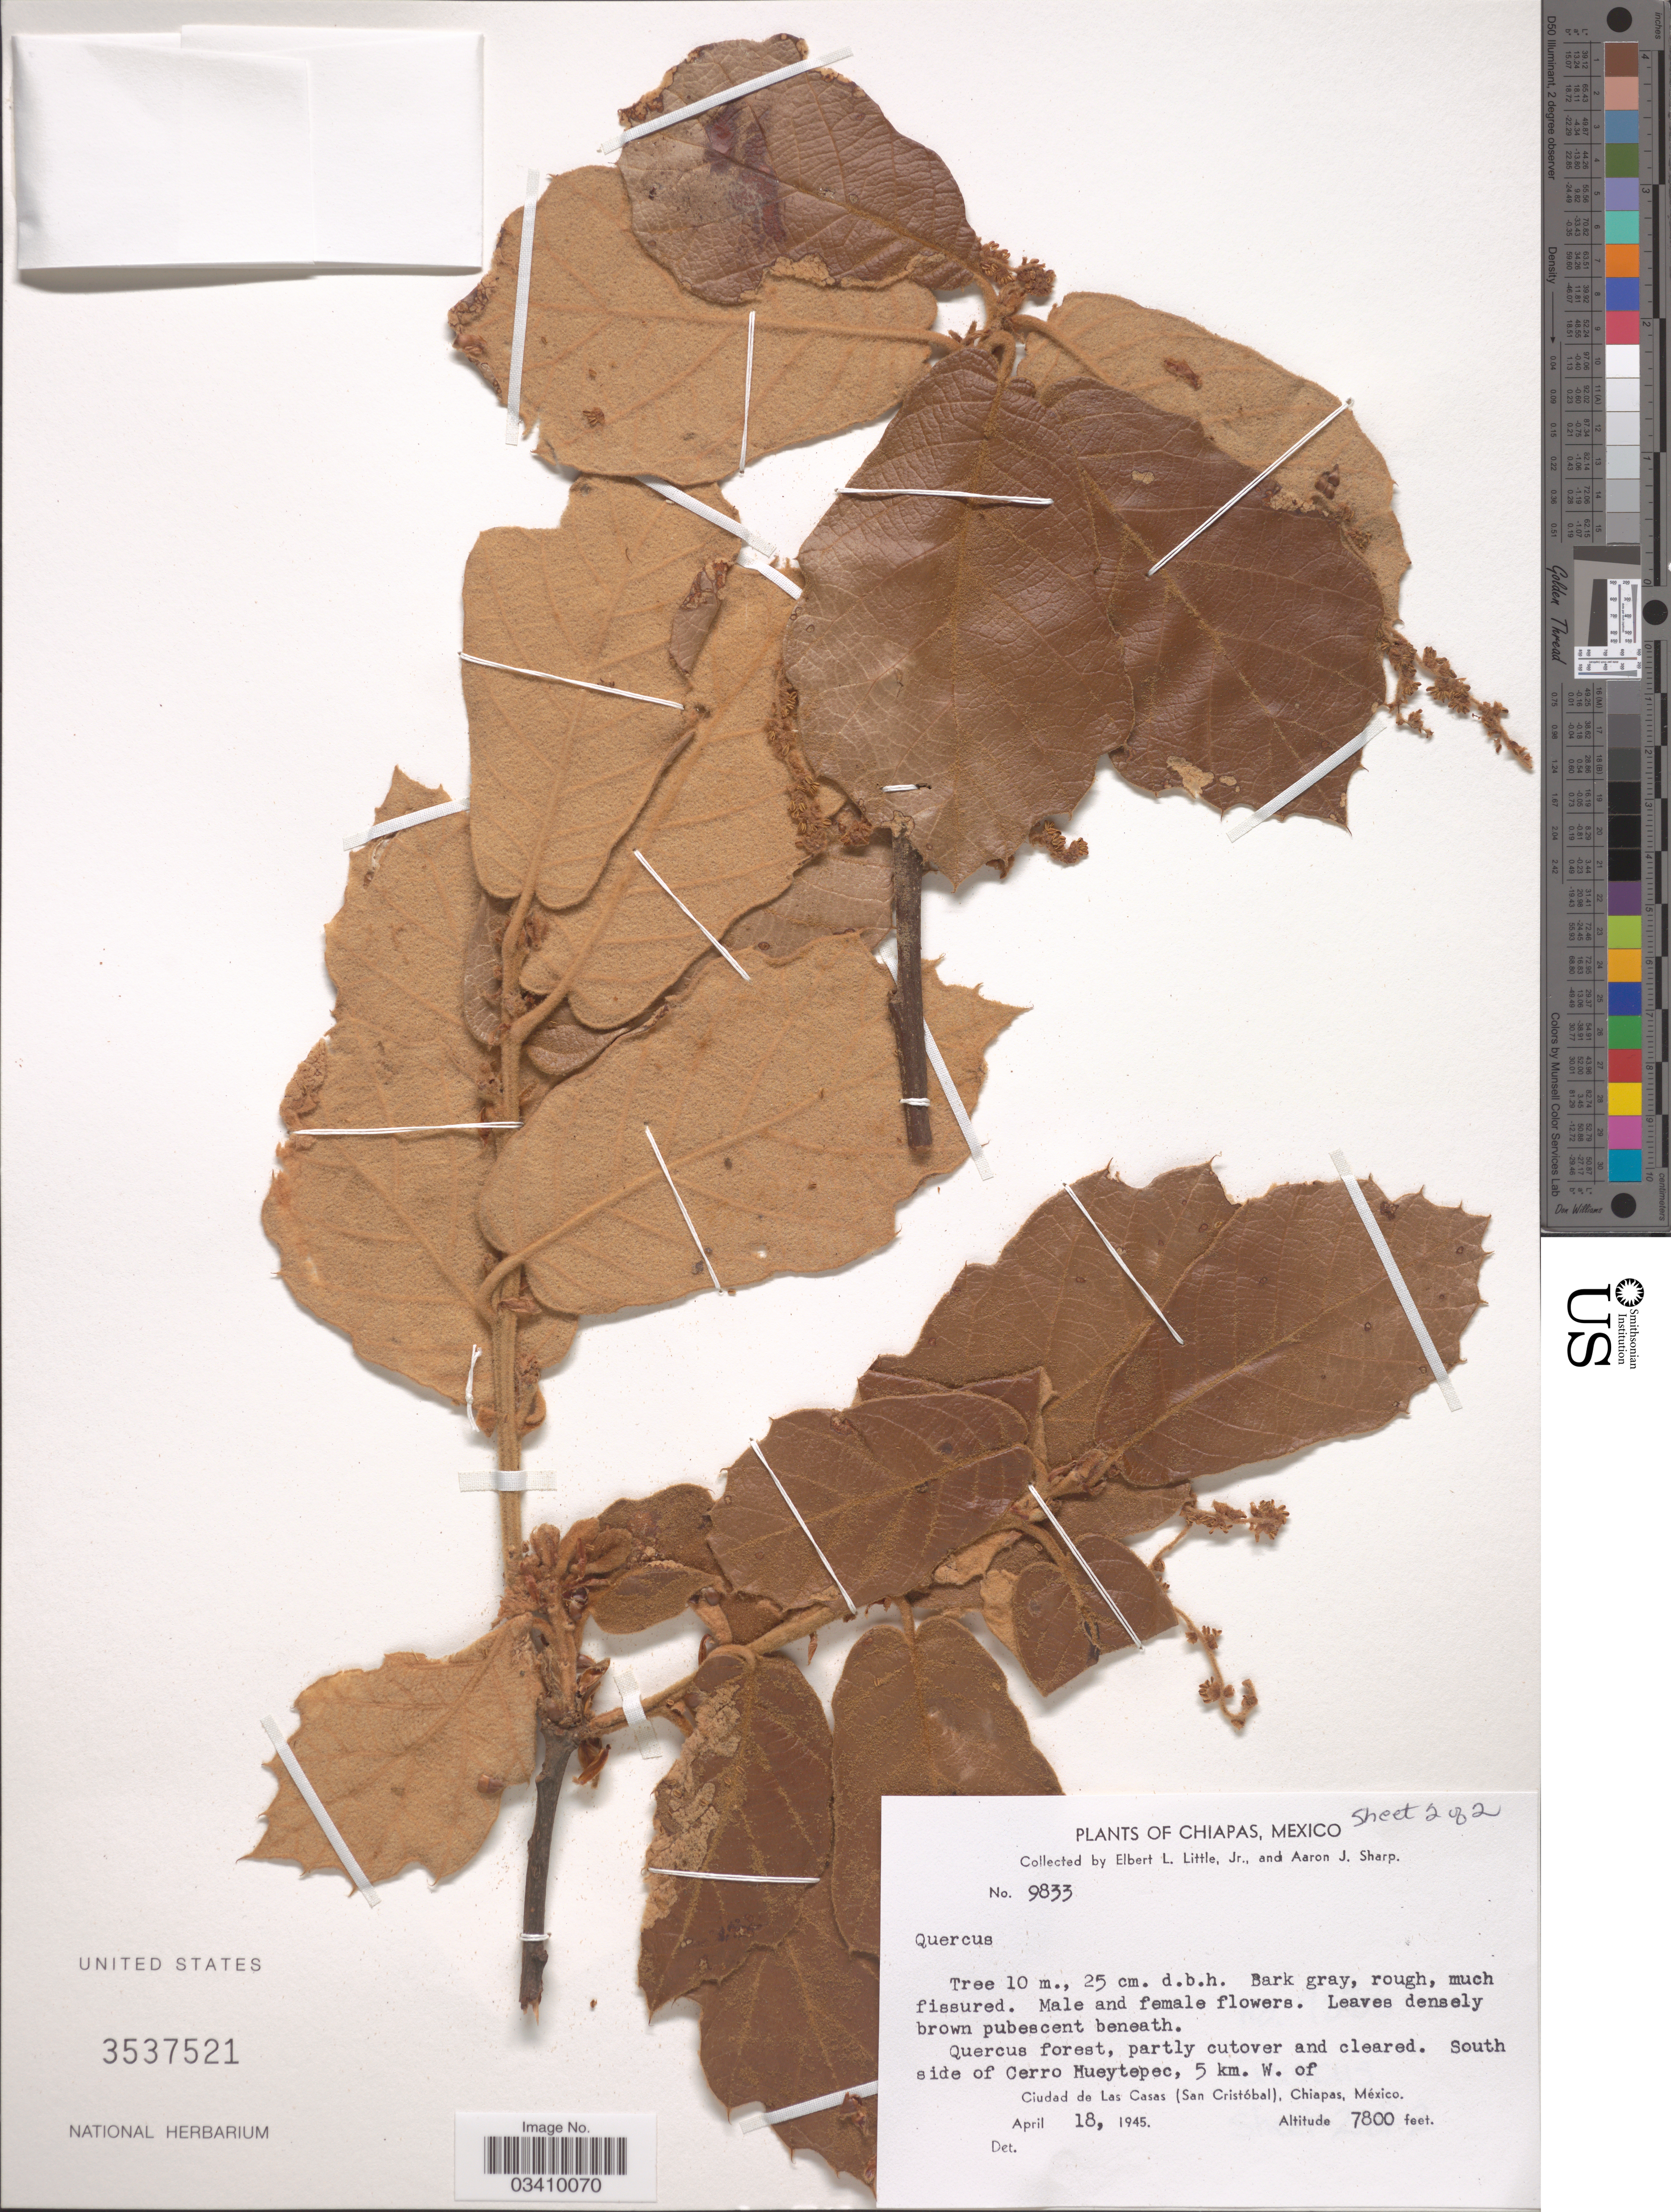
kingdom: Plantae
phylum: Tracheophyta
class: Magnoliopsida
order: Fagales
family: Fagaceae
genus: Quercus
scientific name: Quercus sp.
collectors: E. L. Little & Mrs A. J. Sharp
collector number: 9833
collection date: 1945-04-18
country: Mexico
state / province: Chiapas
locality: South side of Cerro Hueytepec, 5 km. W of Ciudad de Las Casas (San Cristóbal).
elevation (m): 2377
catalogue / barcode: US 3537521